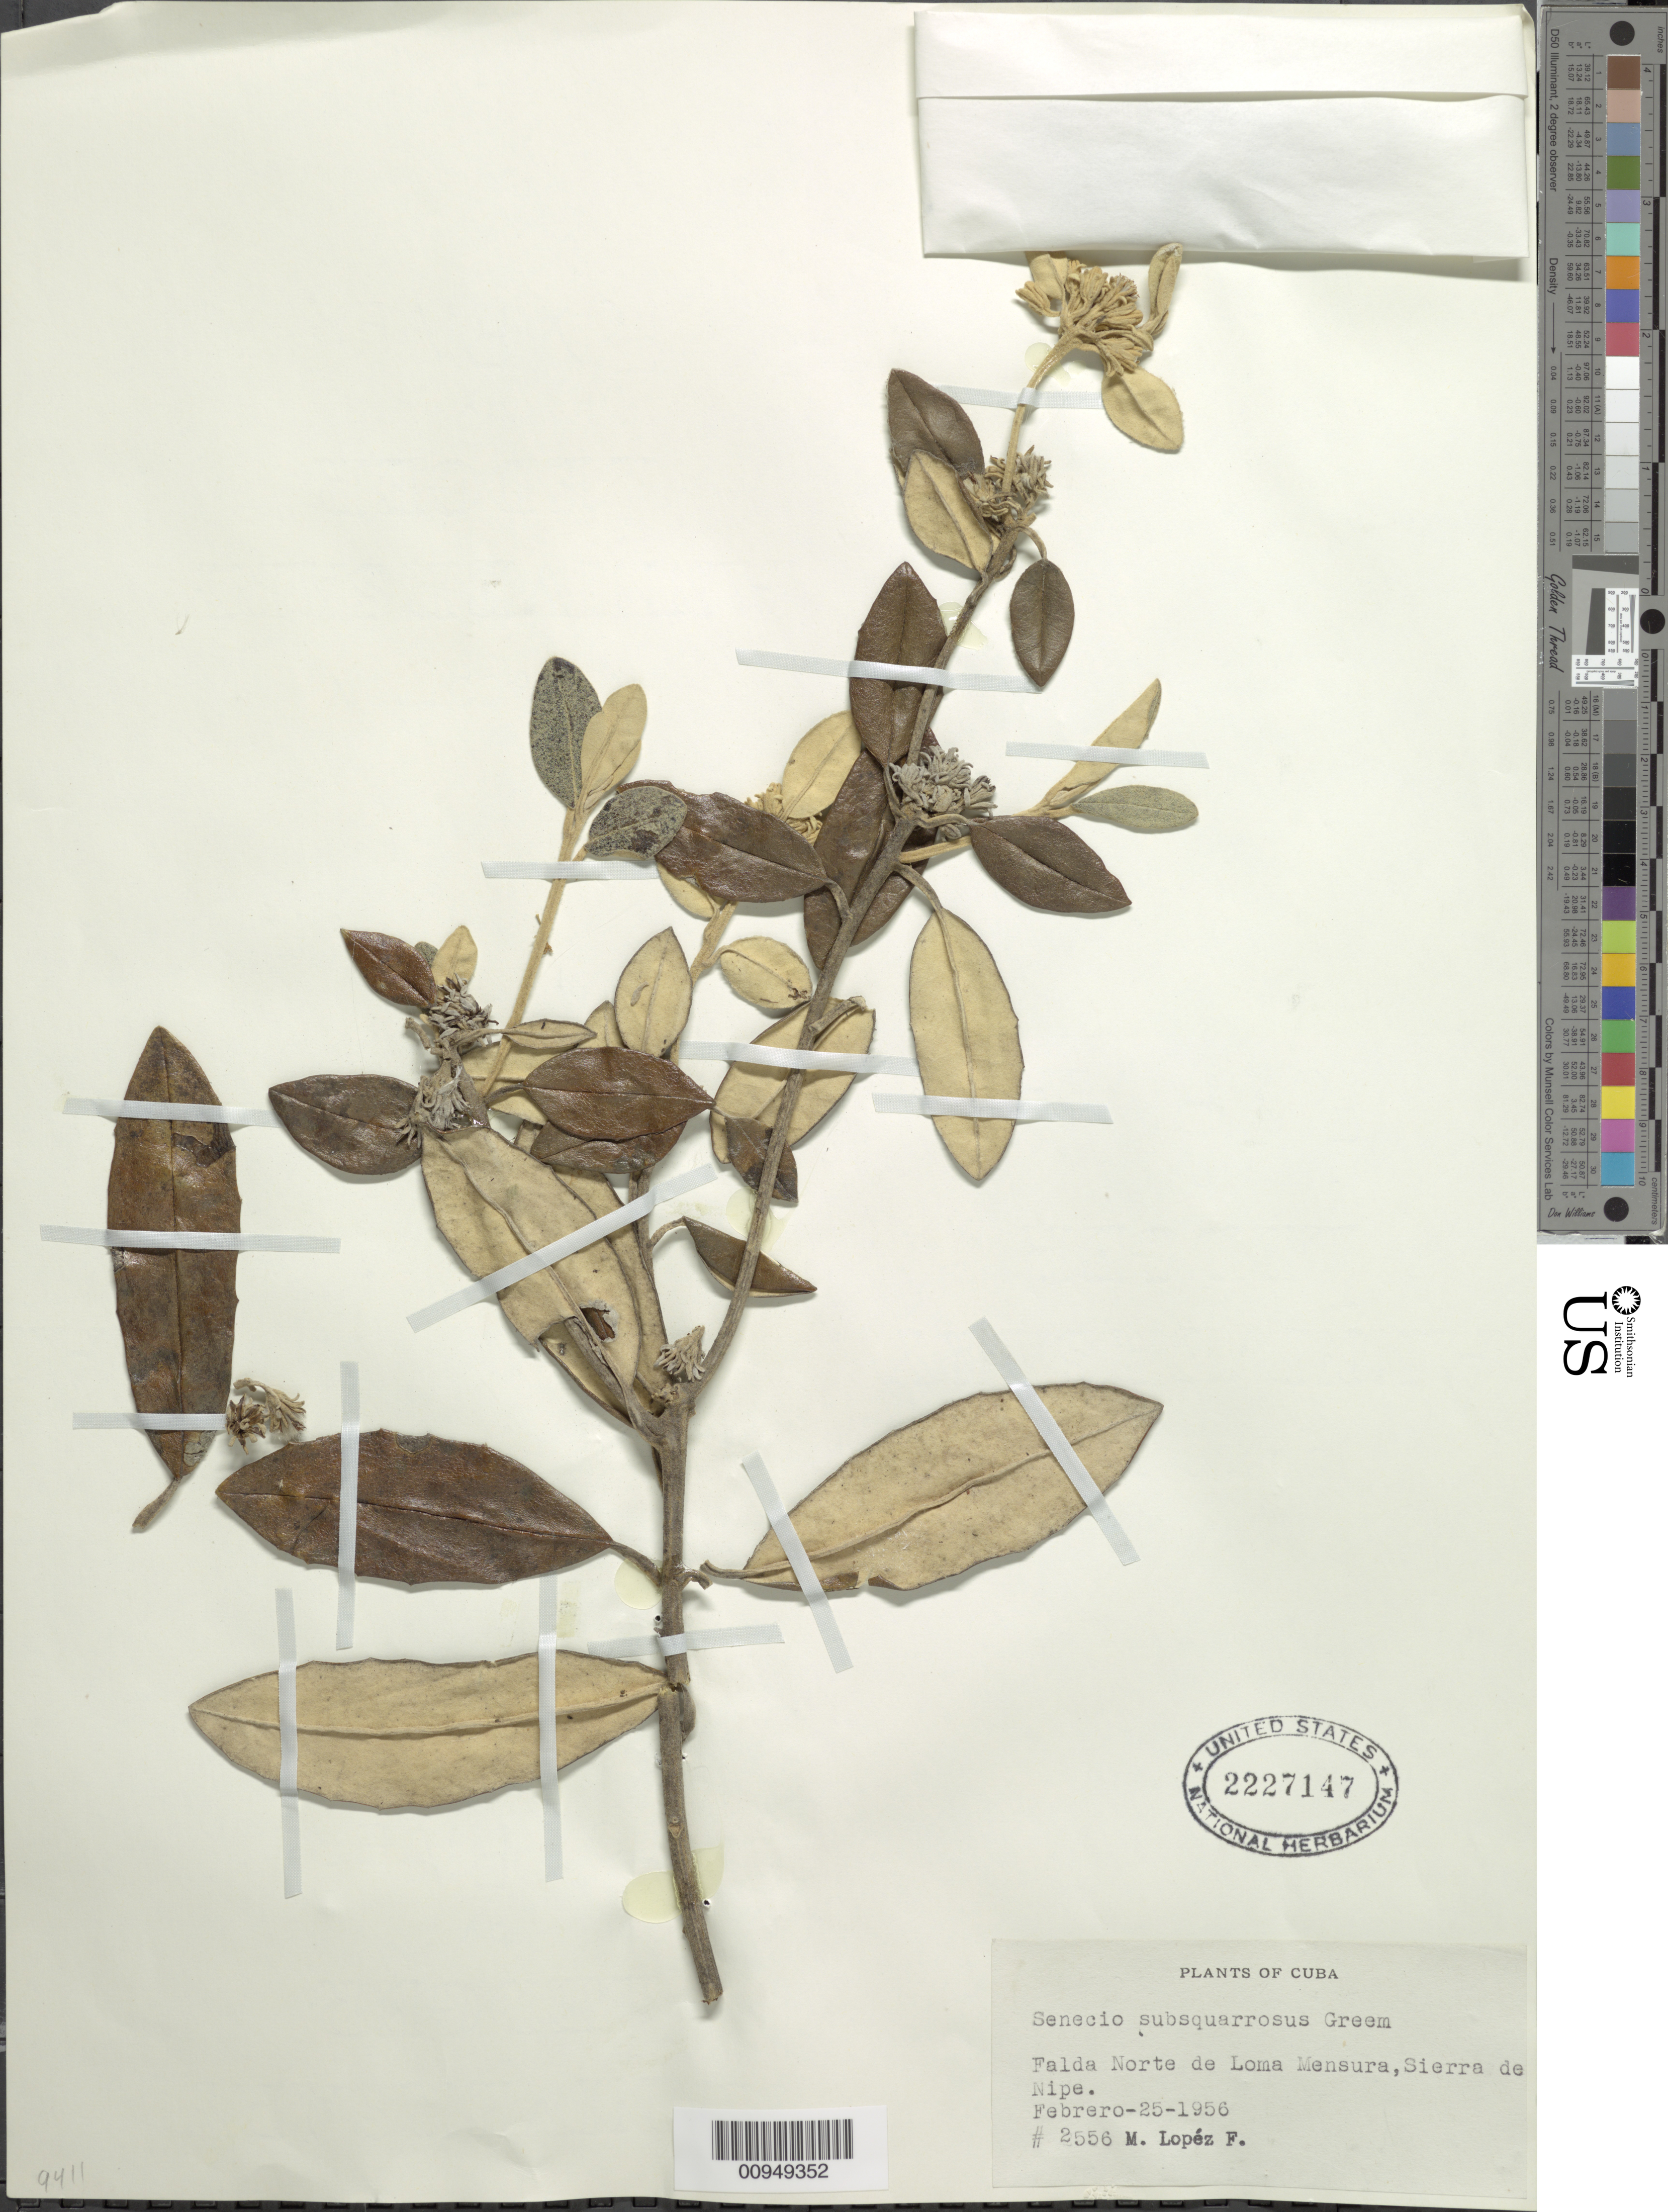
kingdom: Plantae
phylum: Tracheophyta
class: Magnoliopsida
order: Asterales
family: Asteraceae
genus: Senecio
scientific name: Senecio subsquarrosus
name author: Greenm.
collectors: M. López Figueiras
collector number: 2556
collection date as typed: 25 Feb 1956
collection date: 1956-02-25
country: Cuba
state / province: Holguín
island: Cuba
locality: Falda Norte de Loma Mensura, Sierra de Nipe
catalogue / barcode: US 2227147